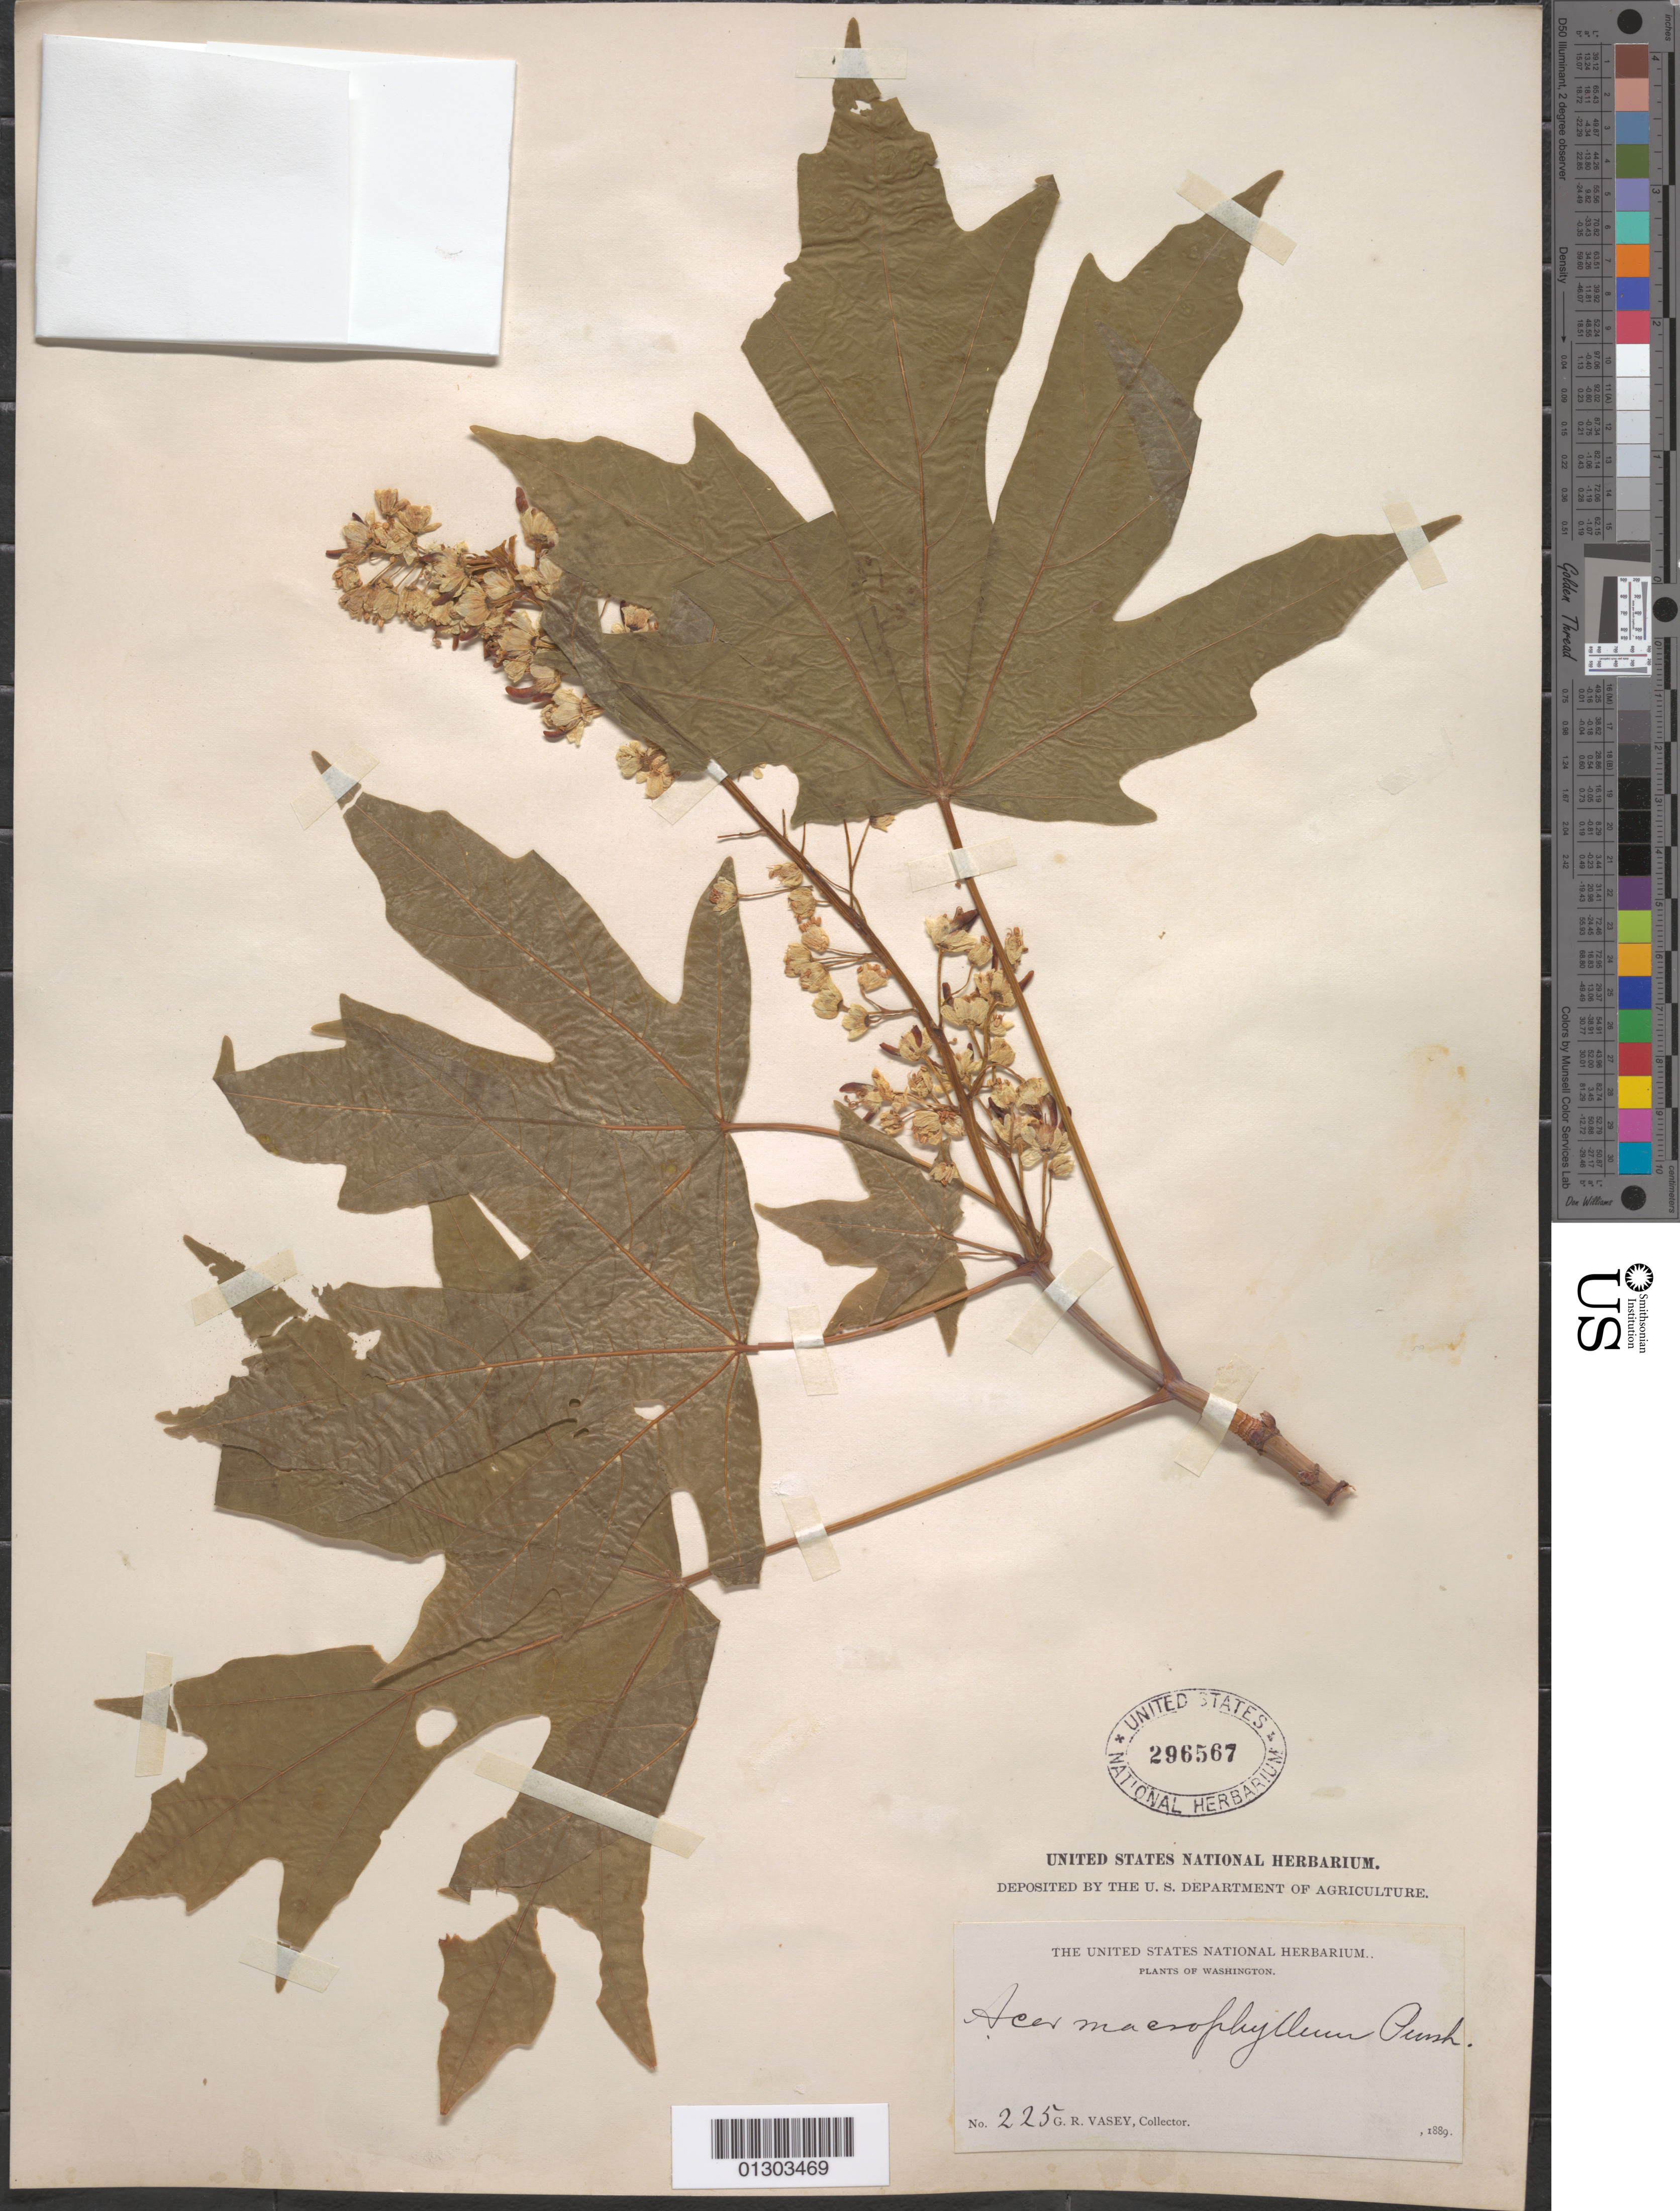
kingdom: Plantae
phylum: Tracheophyta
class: Magnoliopsida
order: Sapindales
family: Sapindaceae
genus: Acer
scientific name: Acer macrophyllum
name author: Pursh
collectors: G. R. Vasey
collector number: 225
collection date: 1889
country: United States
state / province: Washington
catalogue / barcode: US 296567